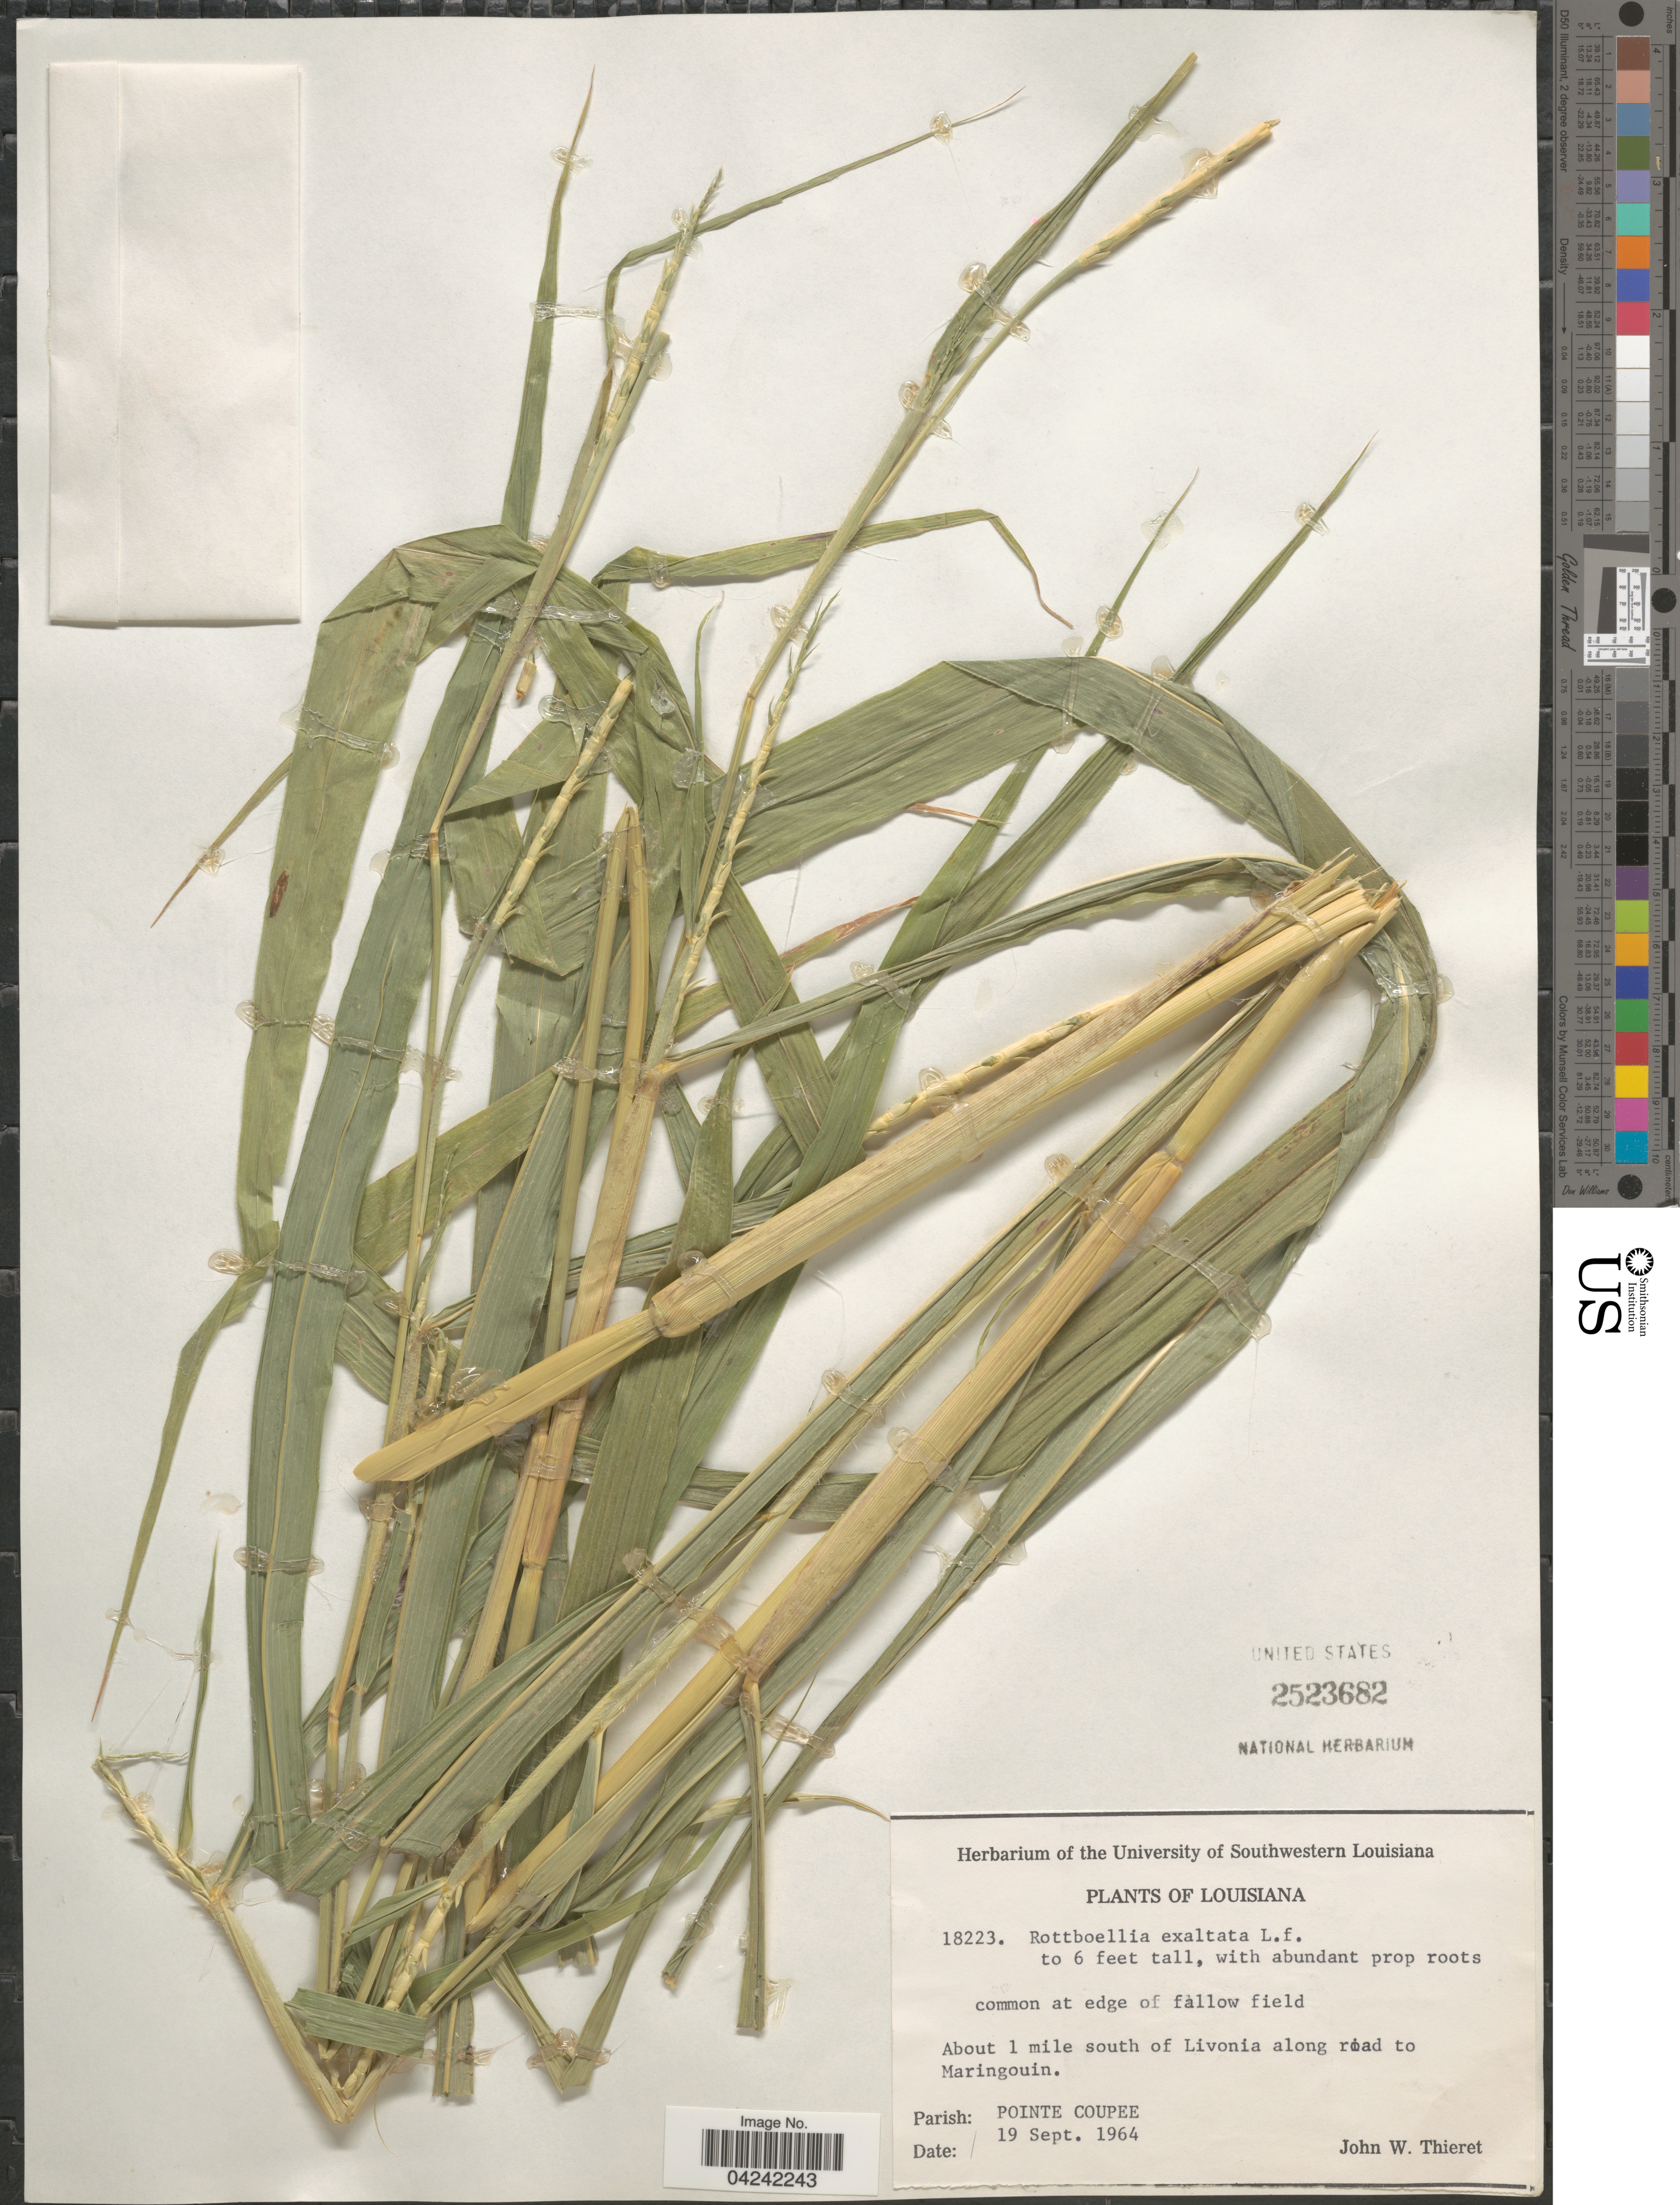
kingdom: Plantae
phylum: Tracheophyta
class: Liliopsida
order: Poales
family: Poaceae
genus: Rottboellia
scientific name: Rottboellia cochinchinensis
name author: (Lour.) Clayton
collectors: J. W. Thieret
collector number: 18223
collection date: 1964-09-19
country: United States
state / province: Louisiana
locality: About 1 mile south of Livonia along road to Maringouin. Parish: Pointe Coupee.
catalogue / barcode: US 2523682